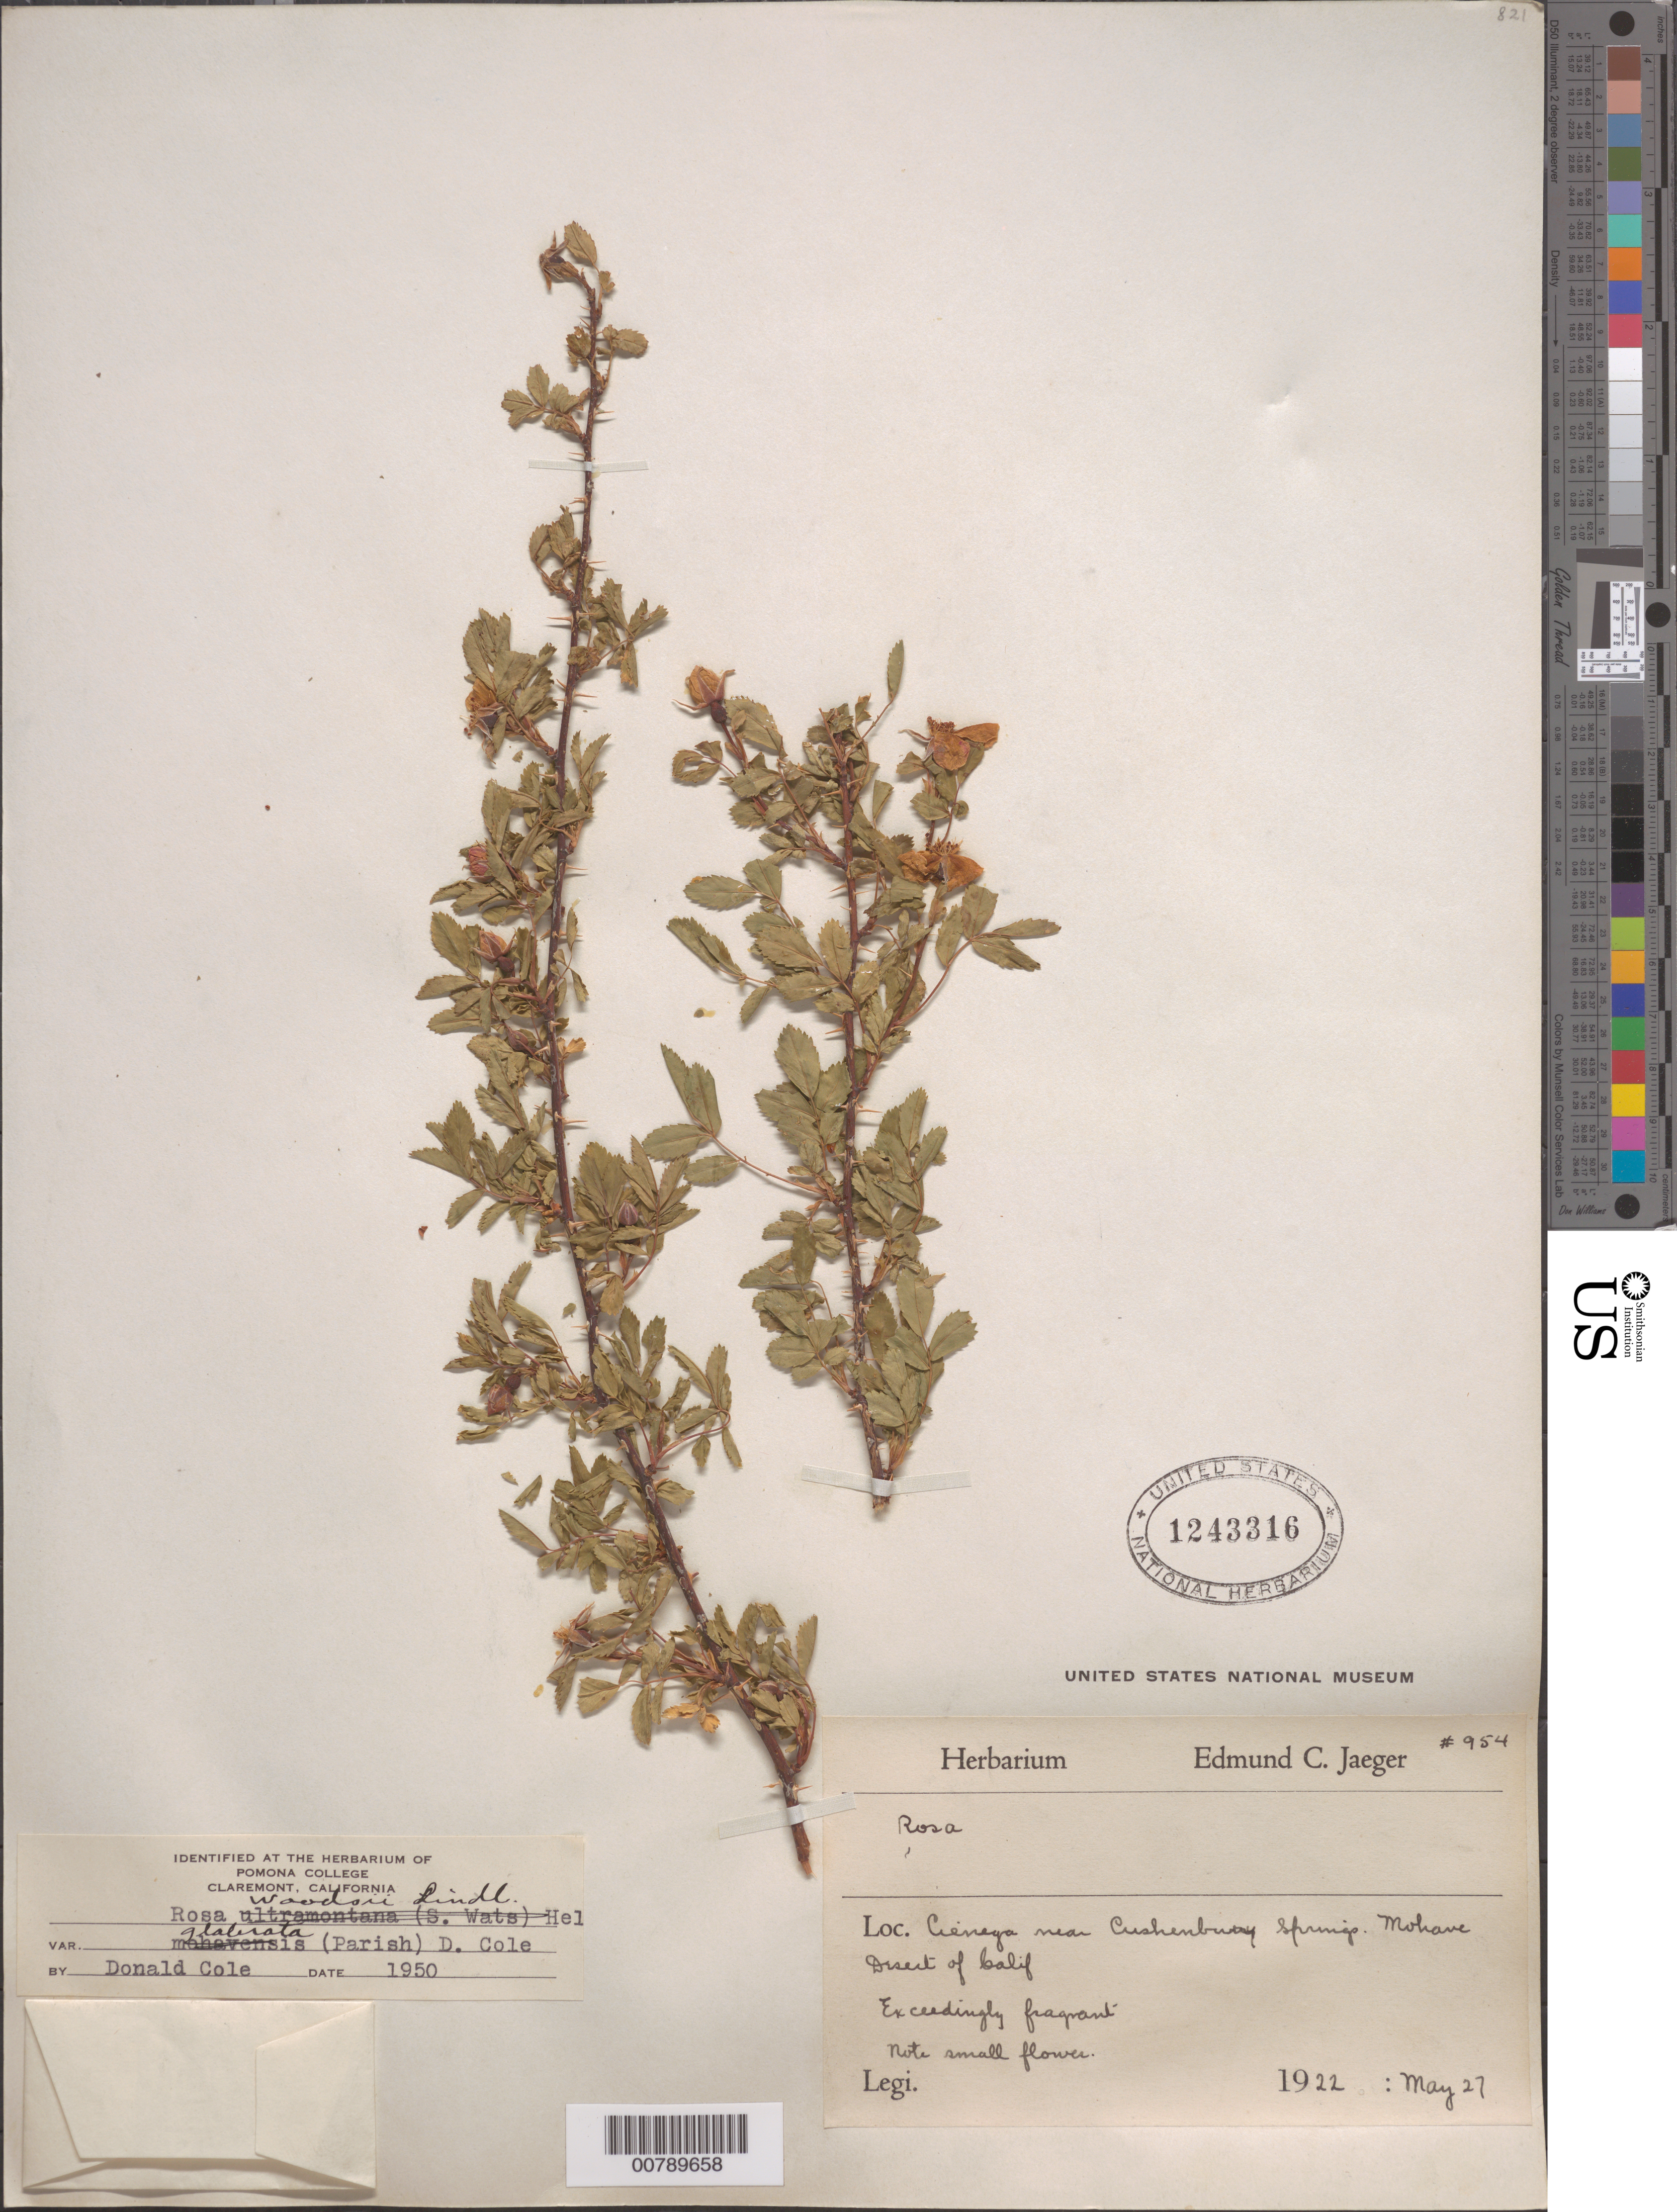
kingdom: Plantae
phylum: Tracheophyta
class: Magnoliopsida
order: Rosales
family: Rosaceae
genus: Rosa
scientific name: Rosa woodsii var. glabrata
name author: (Parish) D. Cole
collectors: ex herb. E.C. Jaeger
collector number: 954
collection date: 1922-05-27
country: United States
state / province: California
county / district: Kern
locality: Cienega near Cushenbury Springs. Mohave Desert.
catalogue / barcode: US 1243316